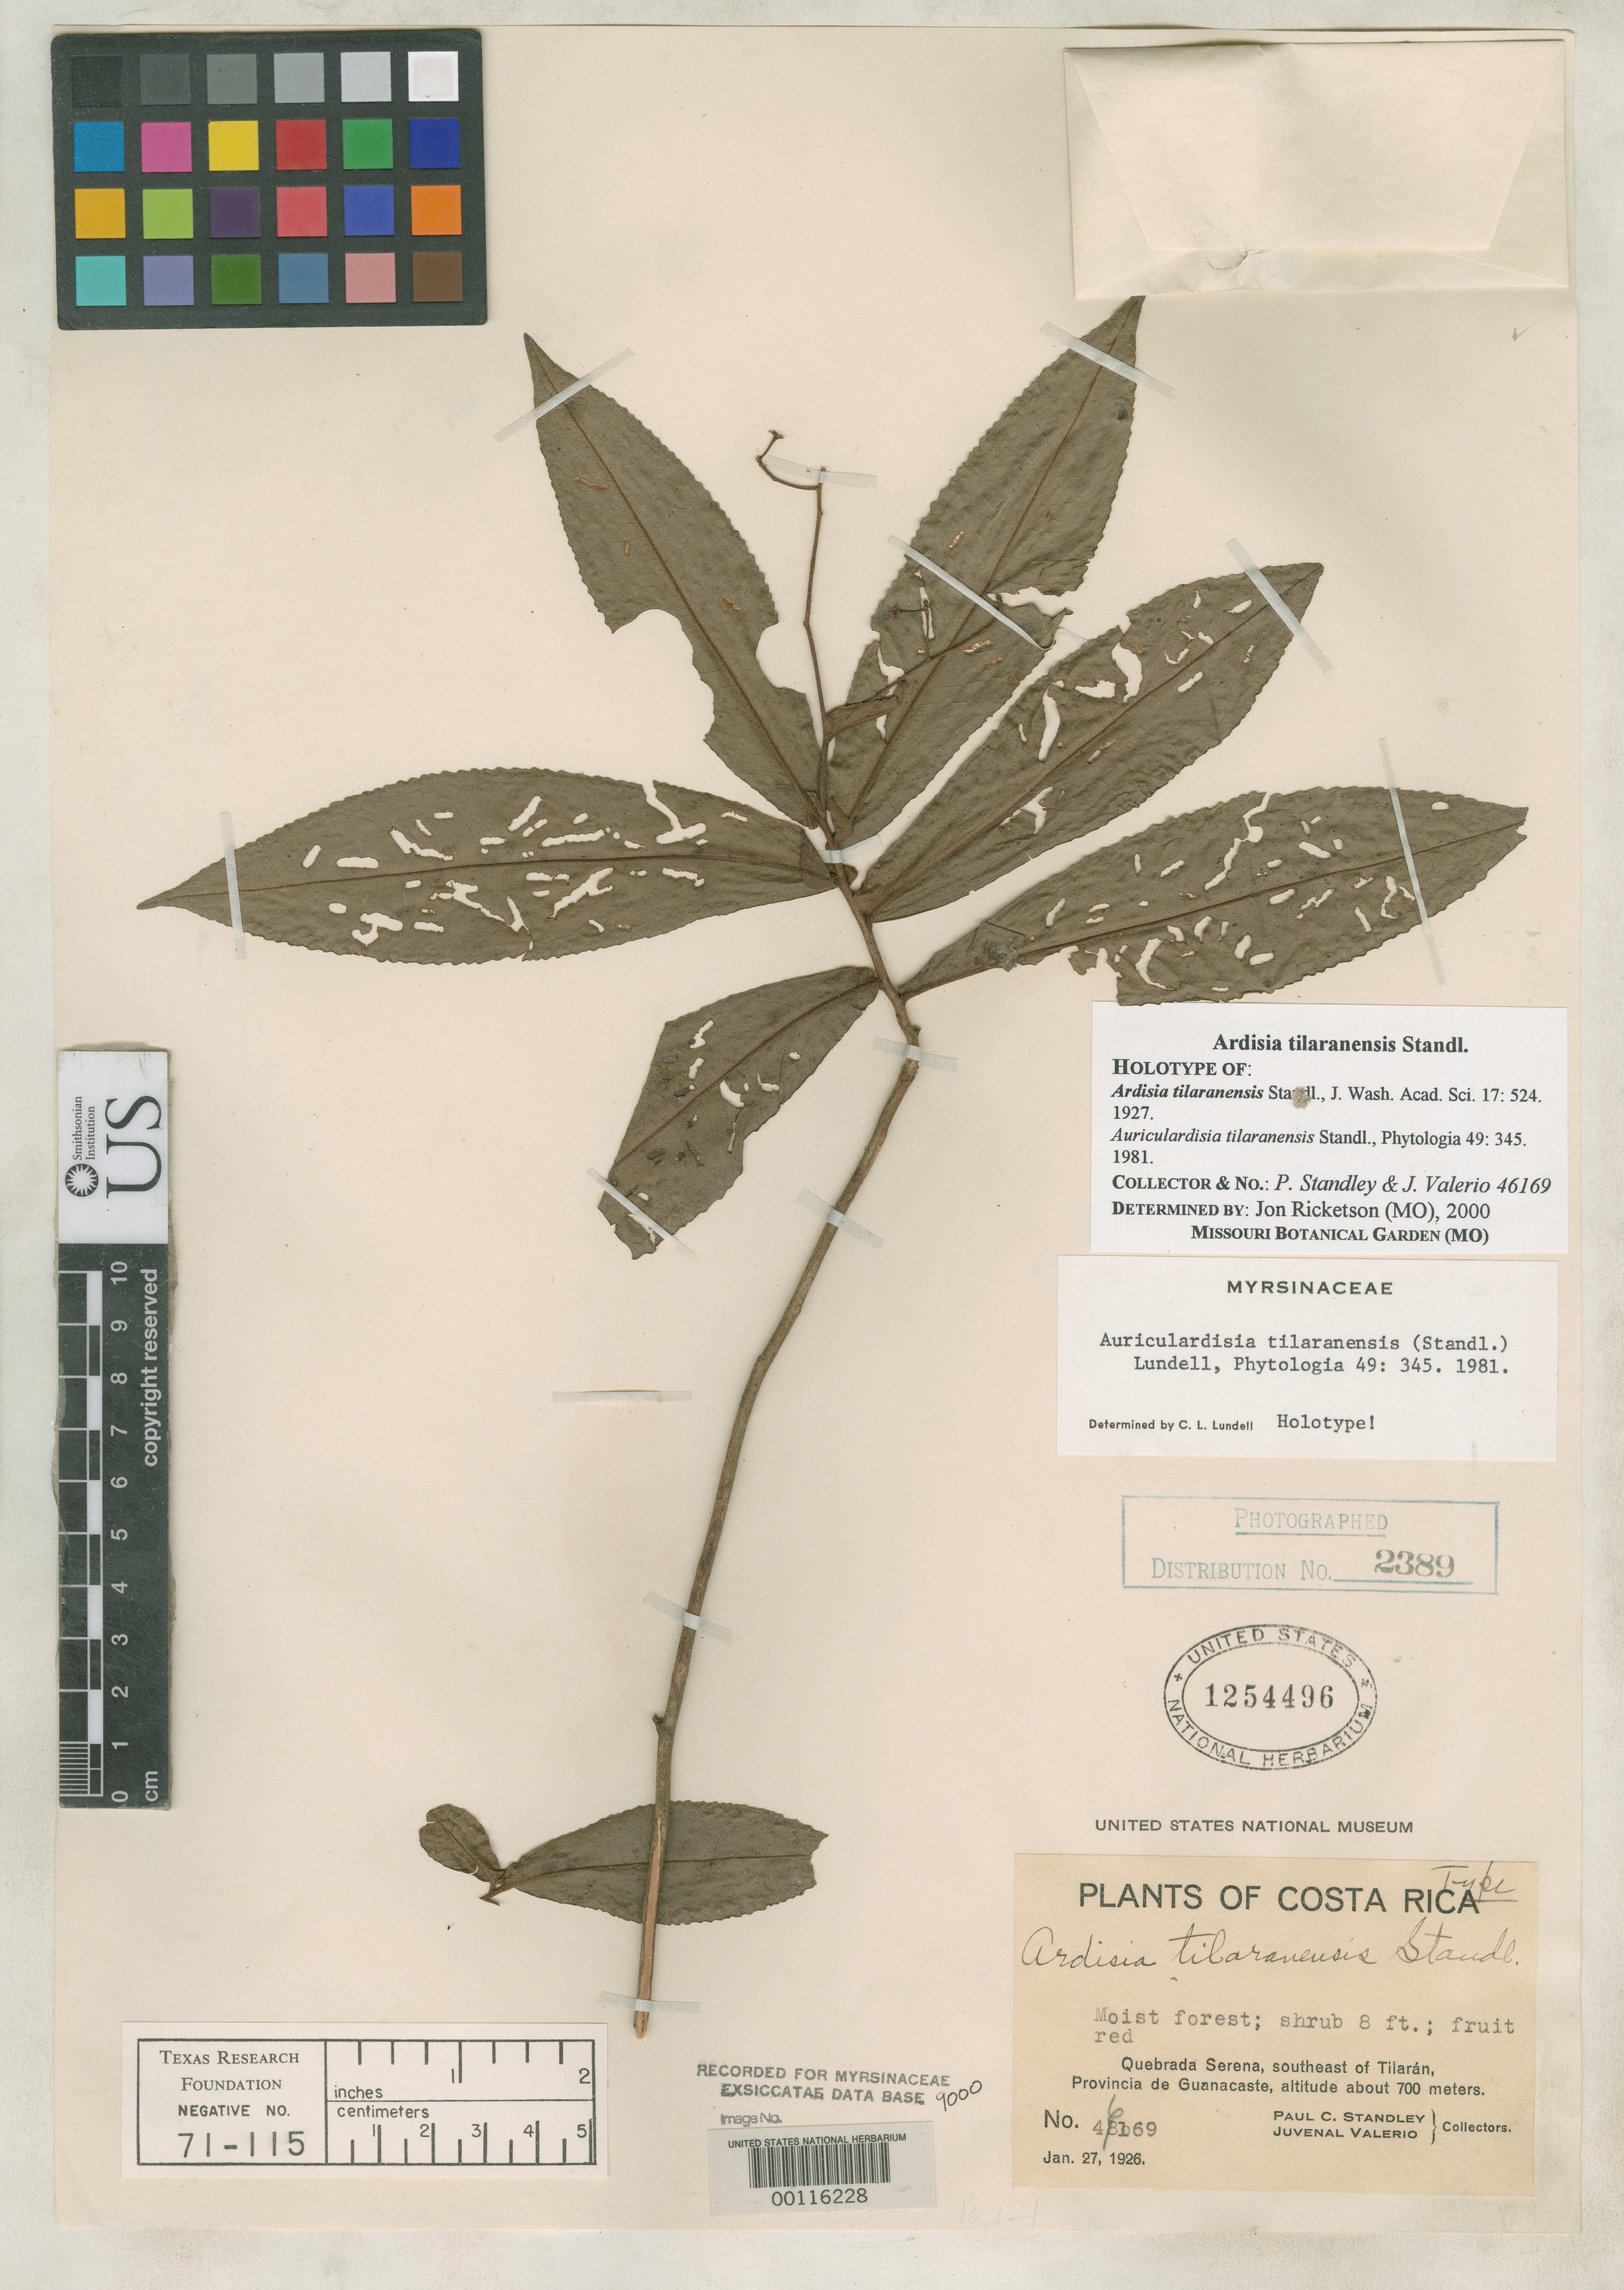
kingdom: Plantae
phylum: Tracheophyta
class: Magnoliopsida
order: Ericales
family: Primulaceae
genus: Ardisia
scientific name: Ardisia tilaranensis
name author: Standl.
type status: Holotype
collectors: P. C. Standley & J. Valerio R.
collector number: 46169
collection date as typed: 27 Jan 1926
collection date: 1926-01-27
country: Costa Rica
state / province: Guanacaste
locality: Quebrada Serena, SE of Tilaran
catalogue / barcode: US 1254496